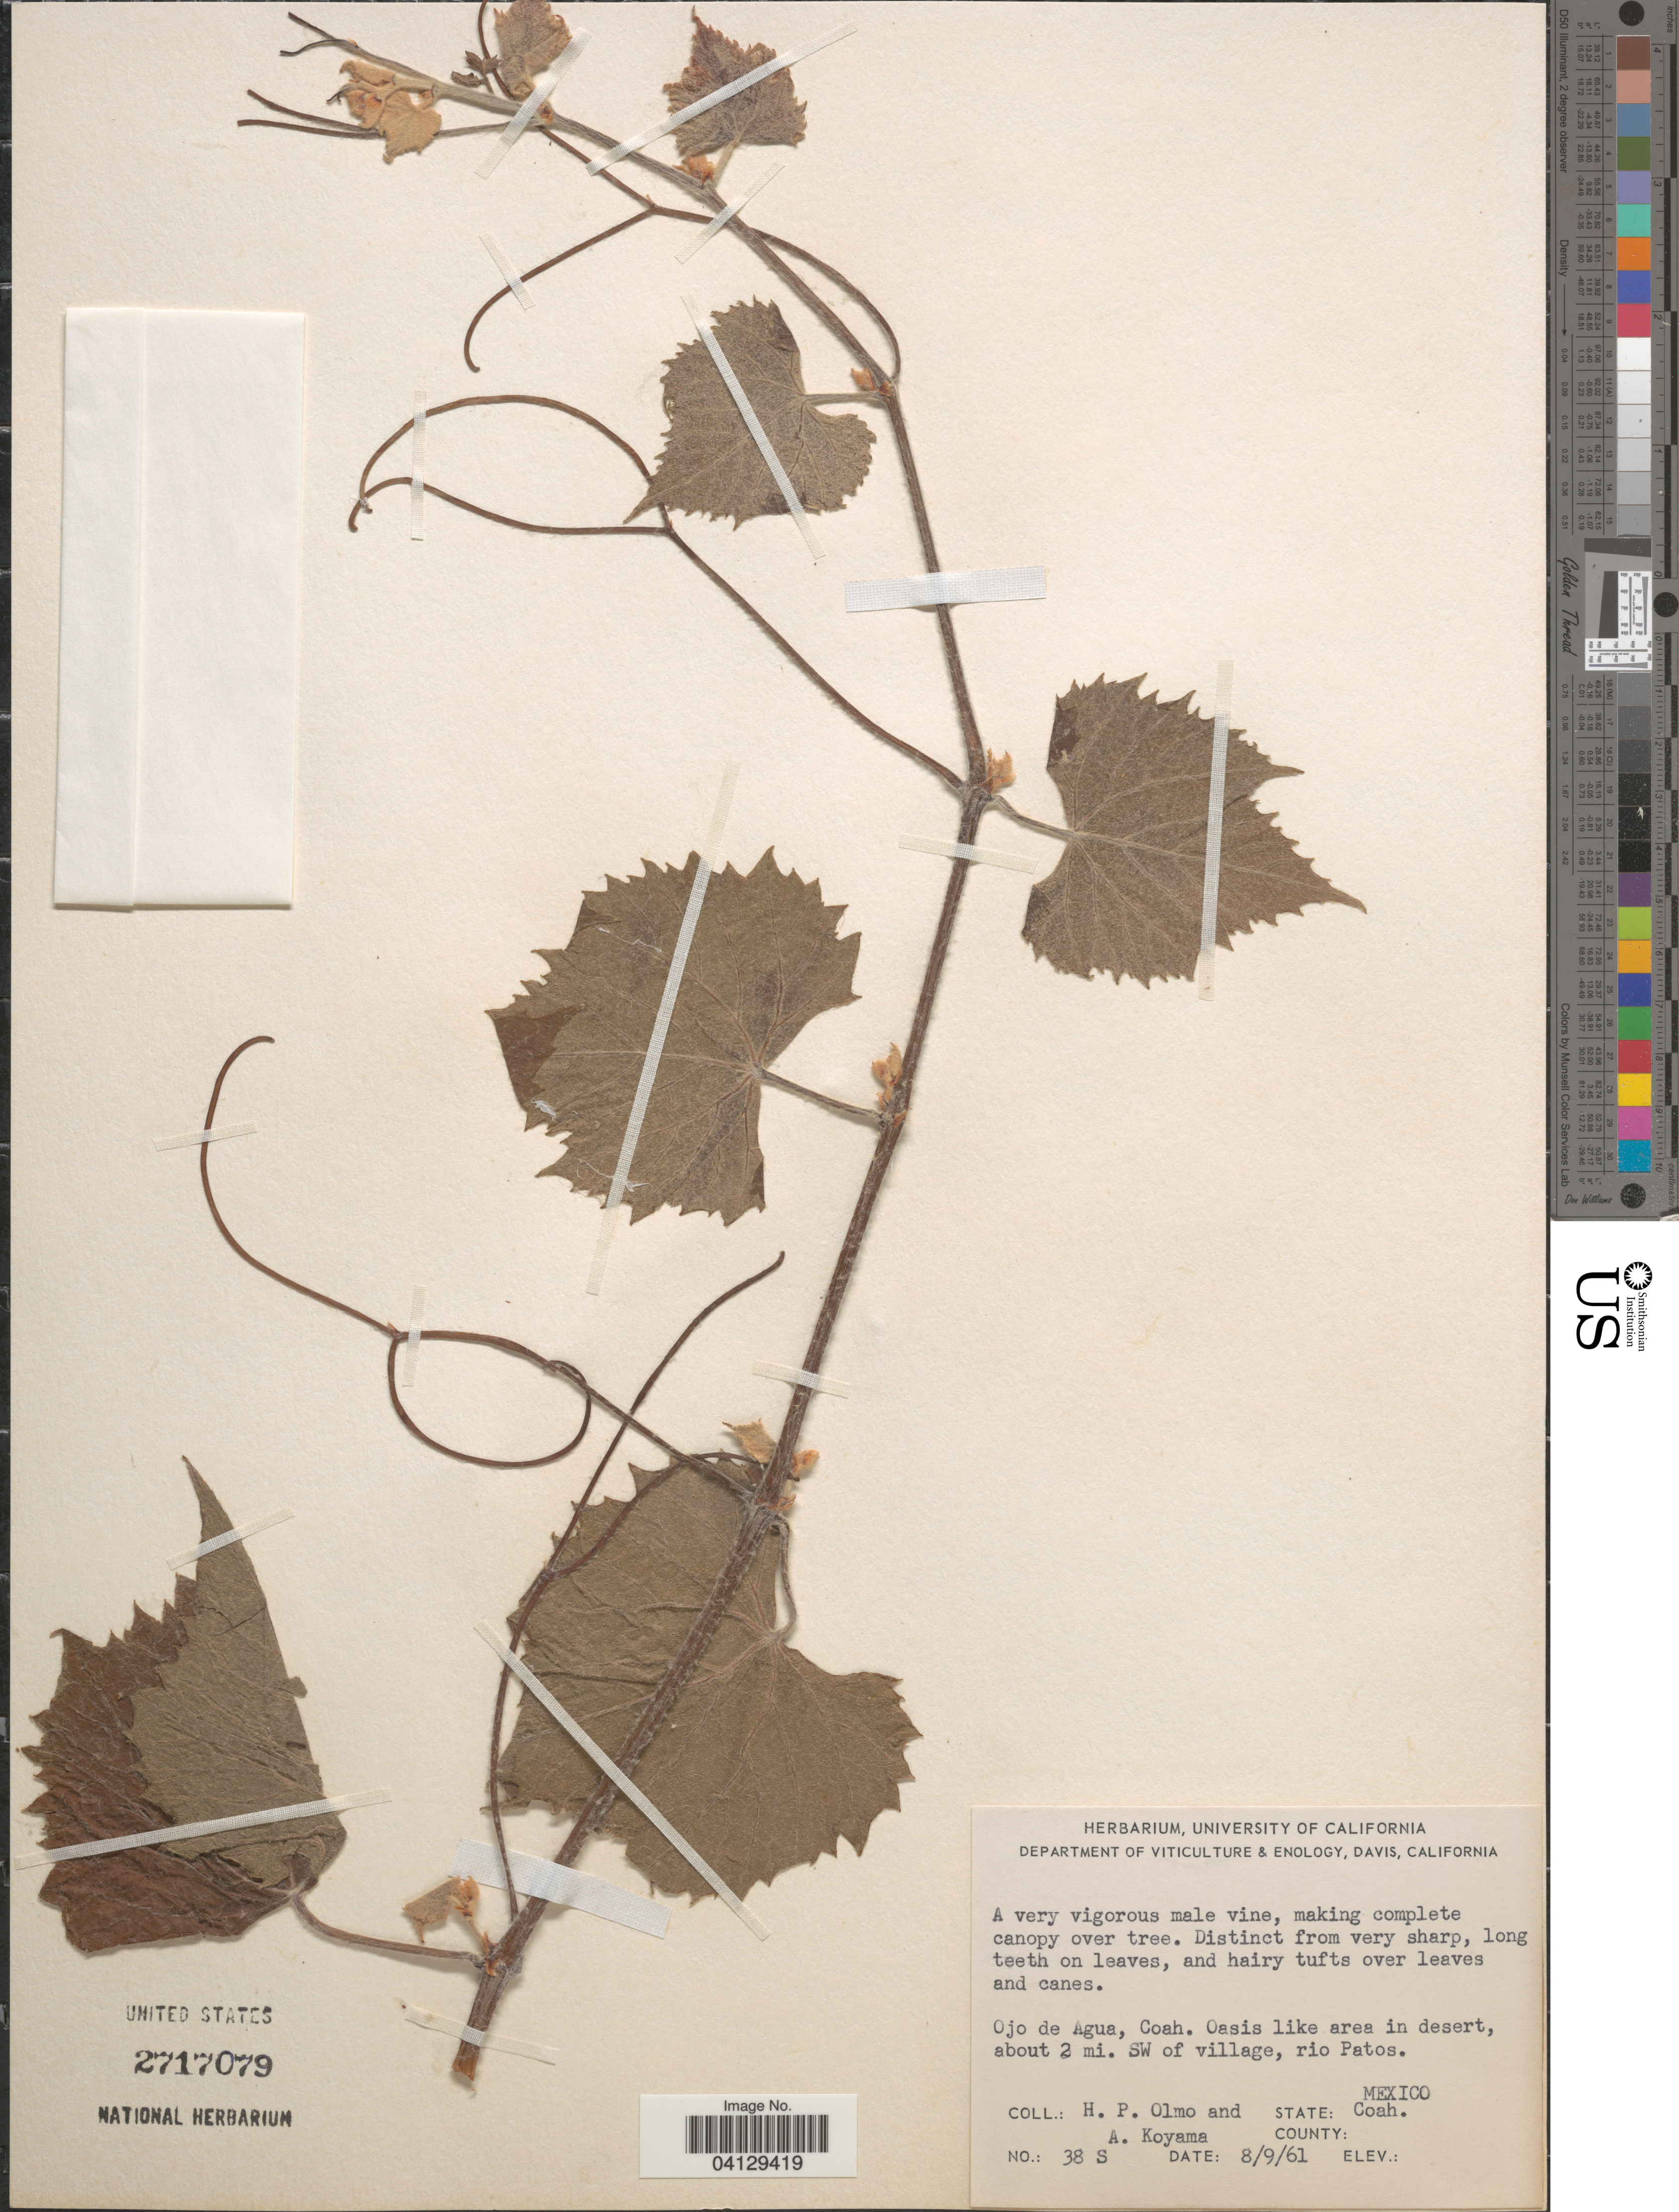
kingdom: Plantae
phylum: Tracheophyta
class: Magnoliopsida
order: Vitales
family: Vitaceae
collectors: H. Olmo & A. Koyama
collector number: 38S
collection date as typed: Transcribed d/m/y: 9/8/61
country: Mexico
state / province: Coahuila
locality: Ojo de Agua. Oasis like area in desert, about 2 mi. SW of village, rio Patos.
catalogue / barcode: US 2717079